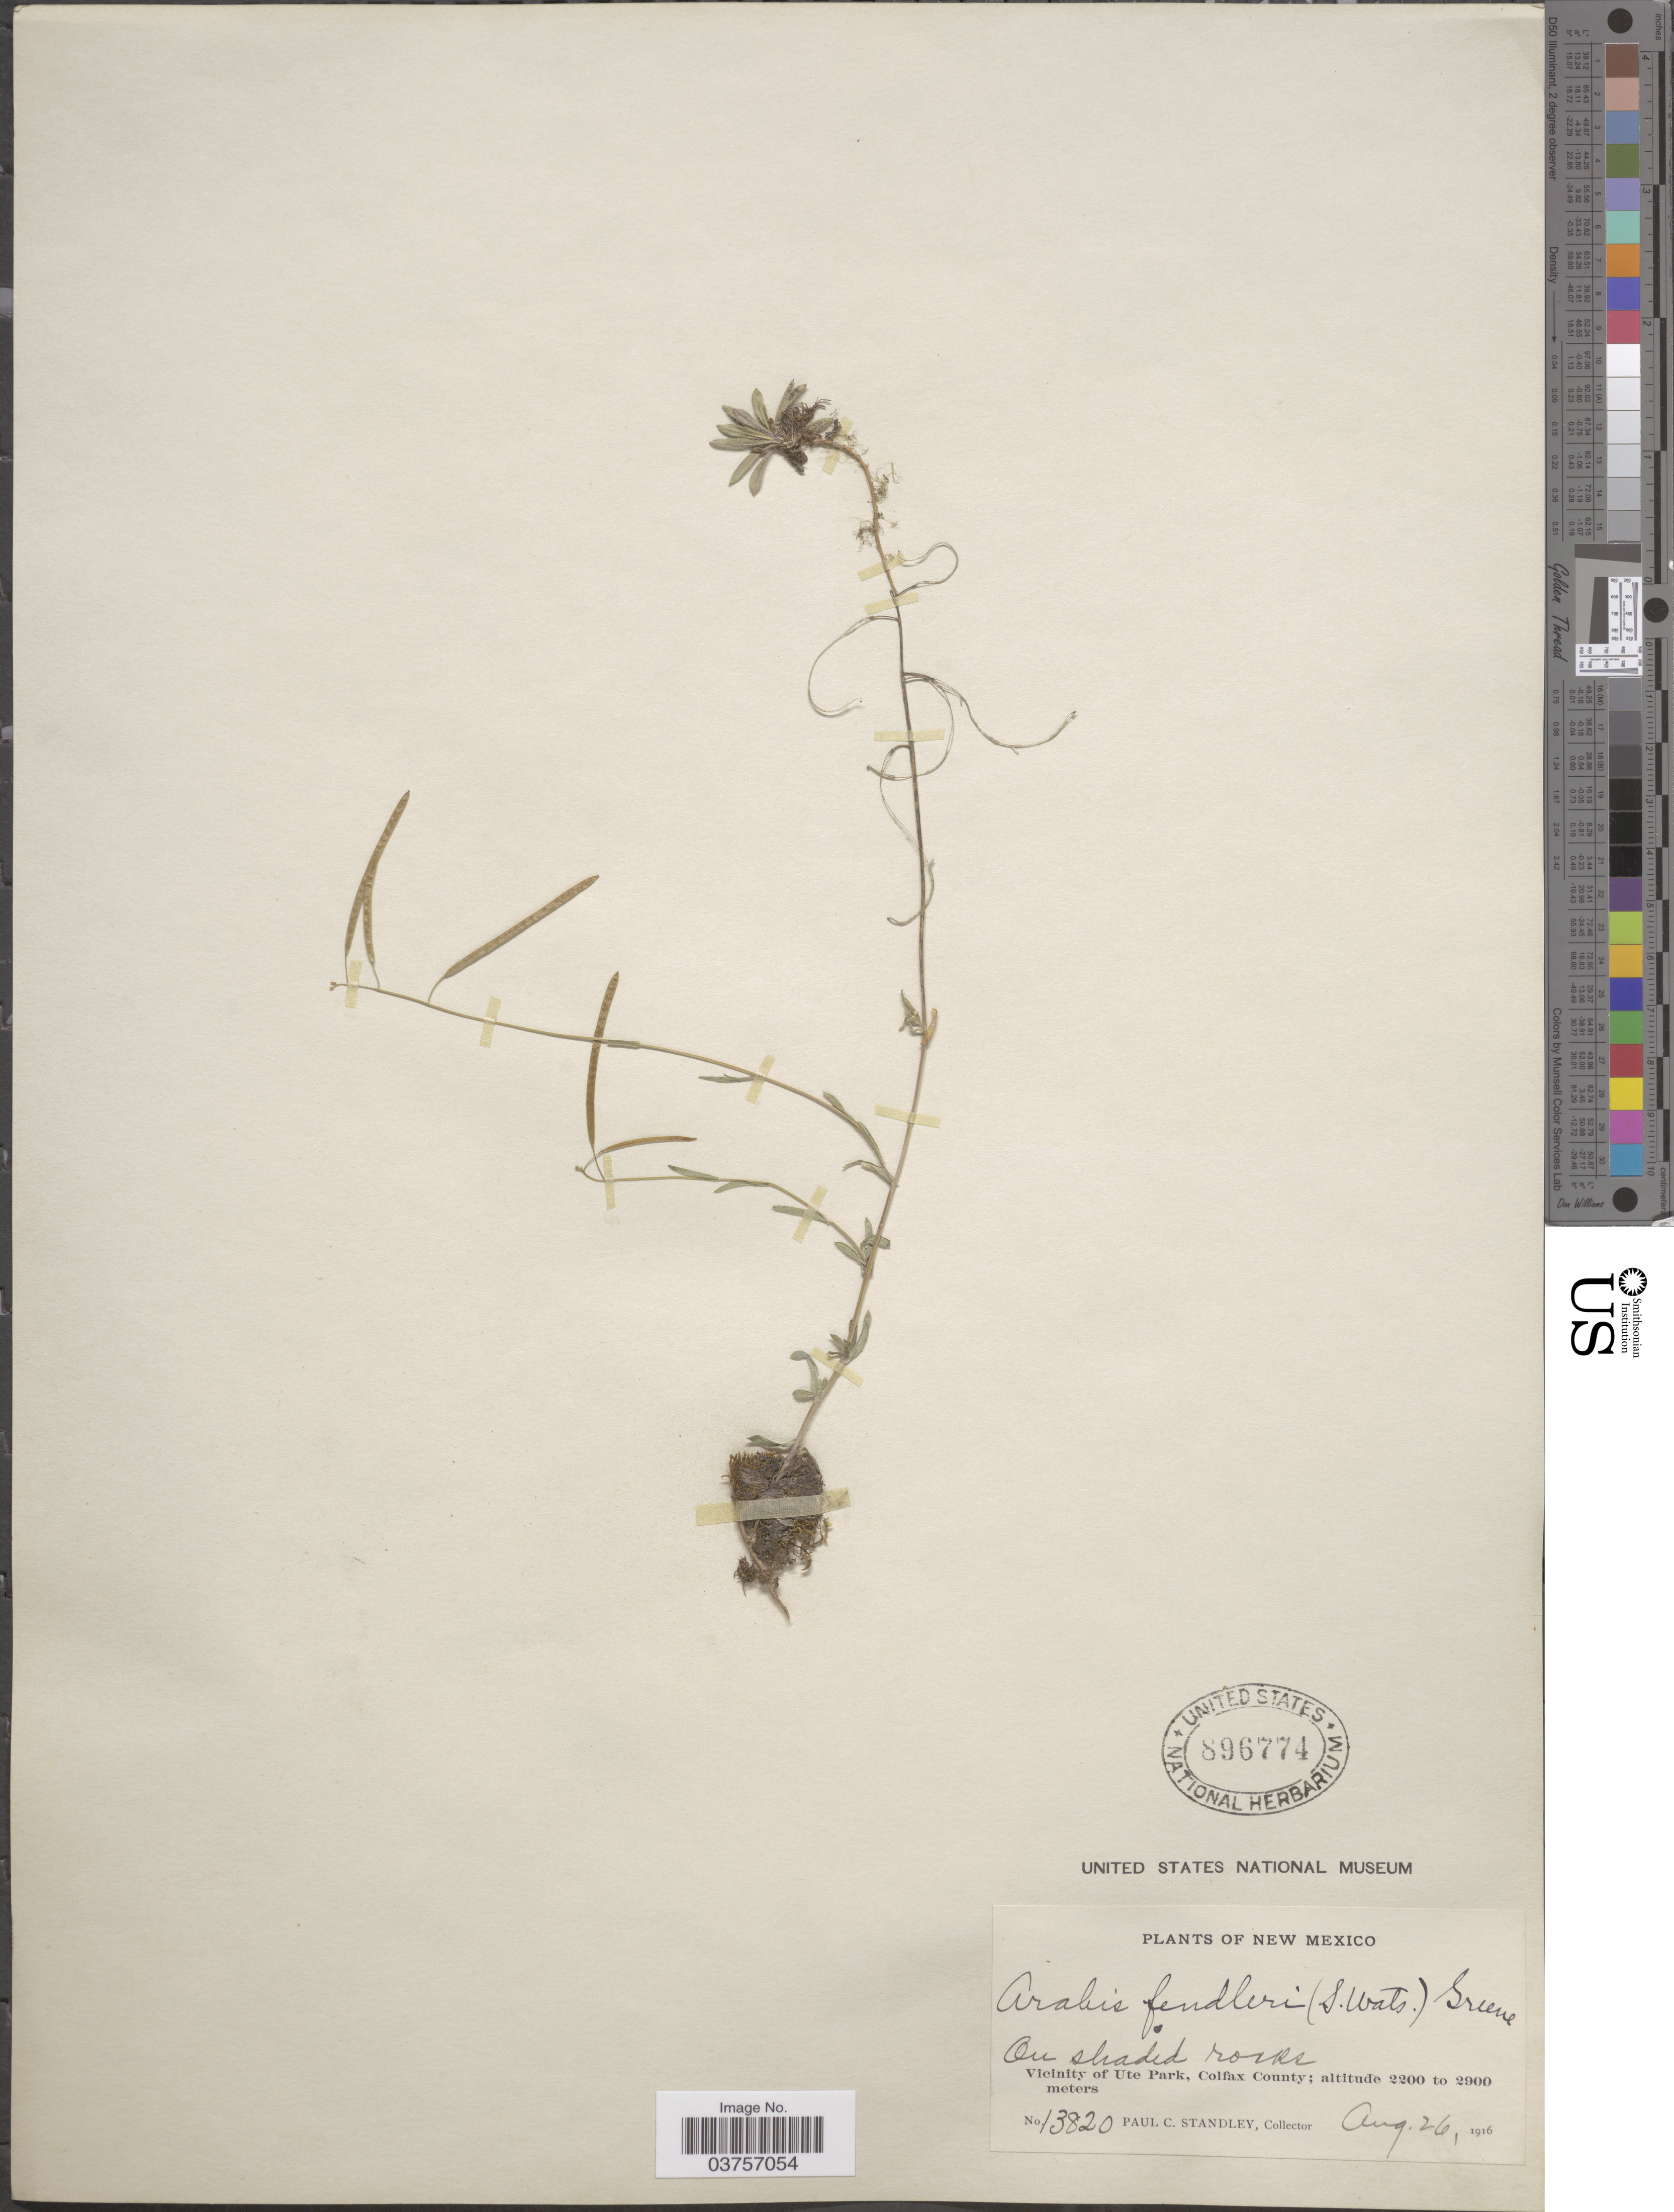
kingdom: Plantae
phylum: Tracheophyta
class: Magnoliopsida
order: Brassicales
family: Brassicaceae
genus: Arabis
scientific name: Arabis fendleri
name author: (S. Watson) Greene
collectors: P. C. Standley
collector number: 13820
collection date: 1916-08-26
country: United States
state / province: New Mexico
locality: Vicinity of Ute Park, Colfax County.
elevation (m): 2200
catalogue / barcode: US 896774